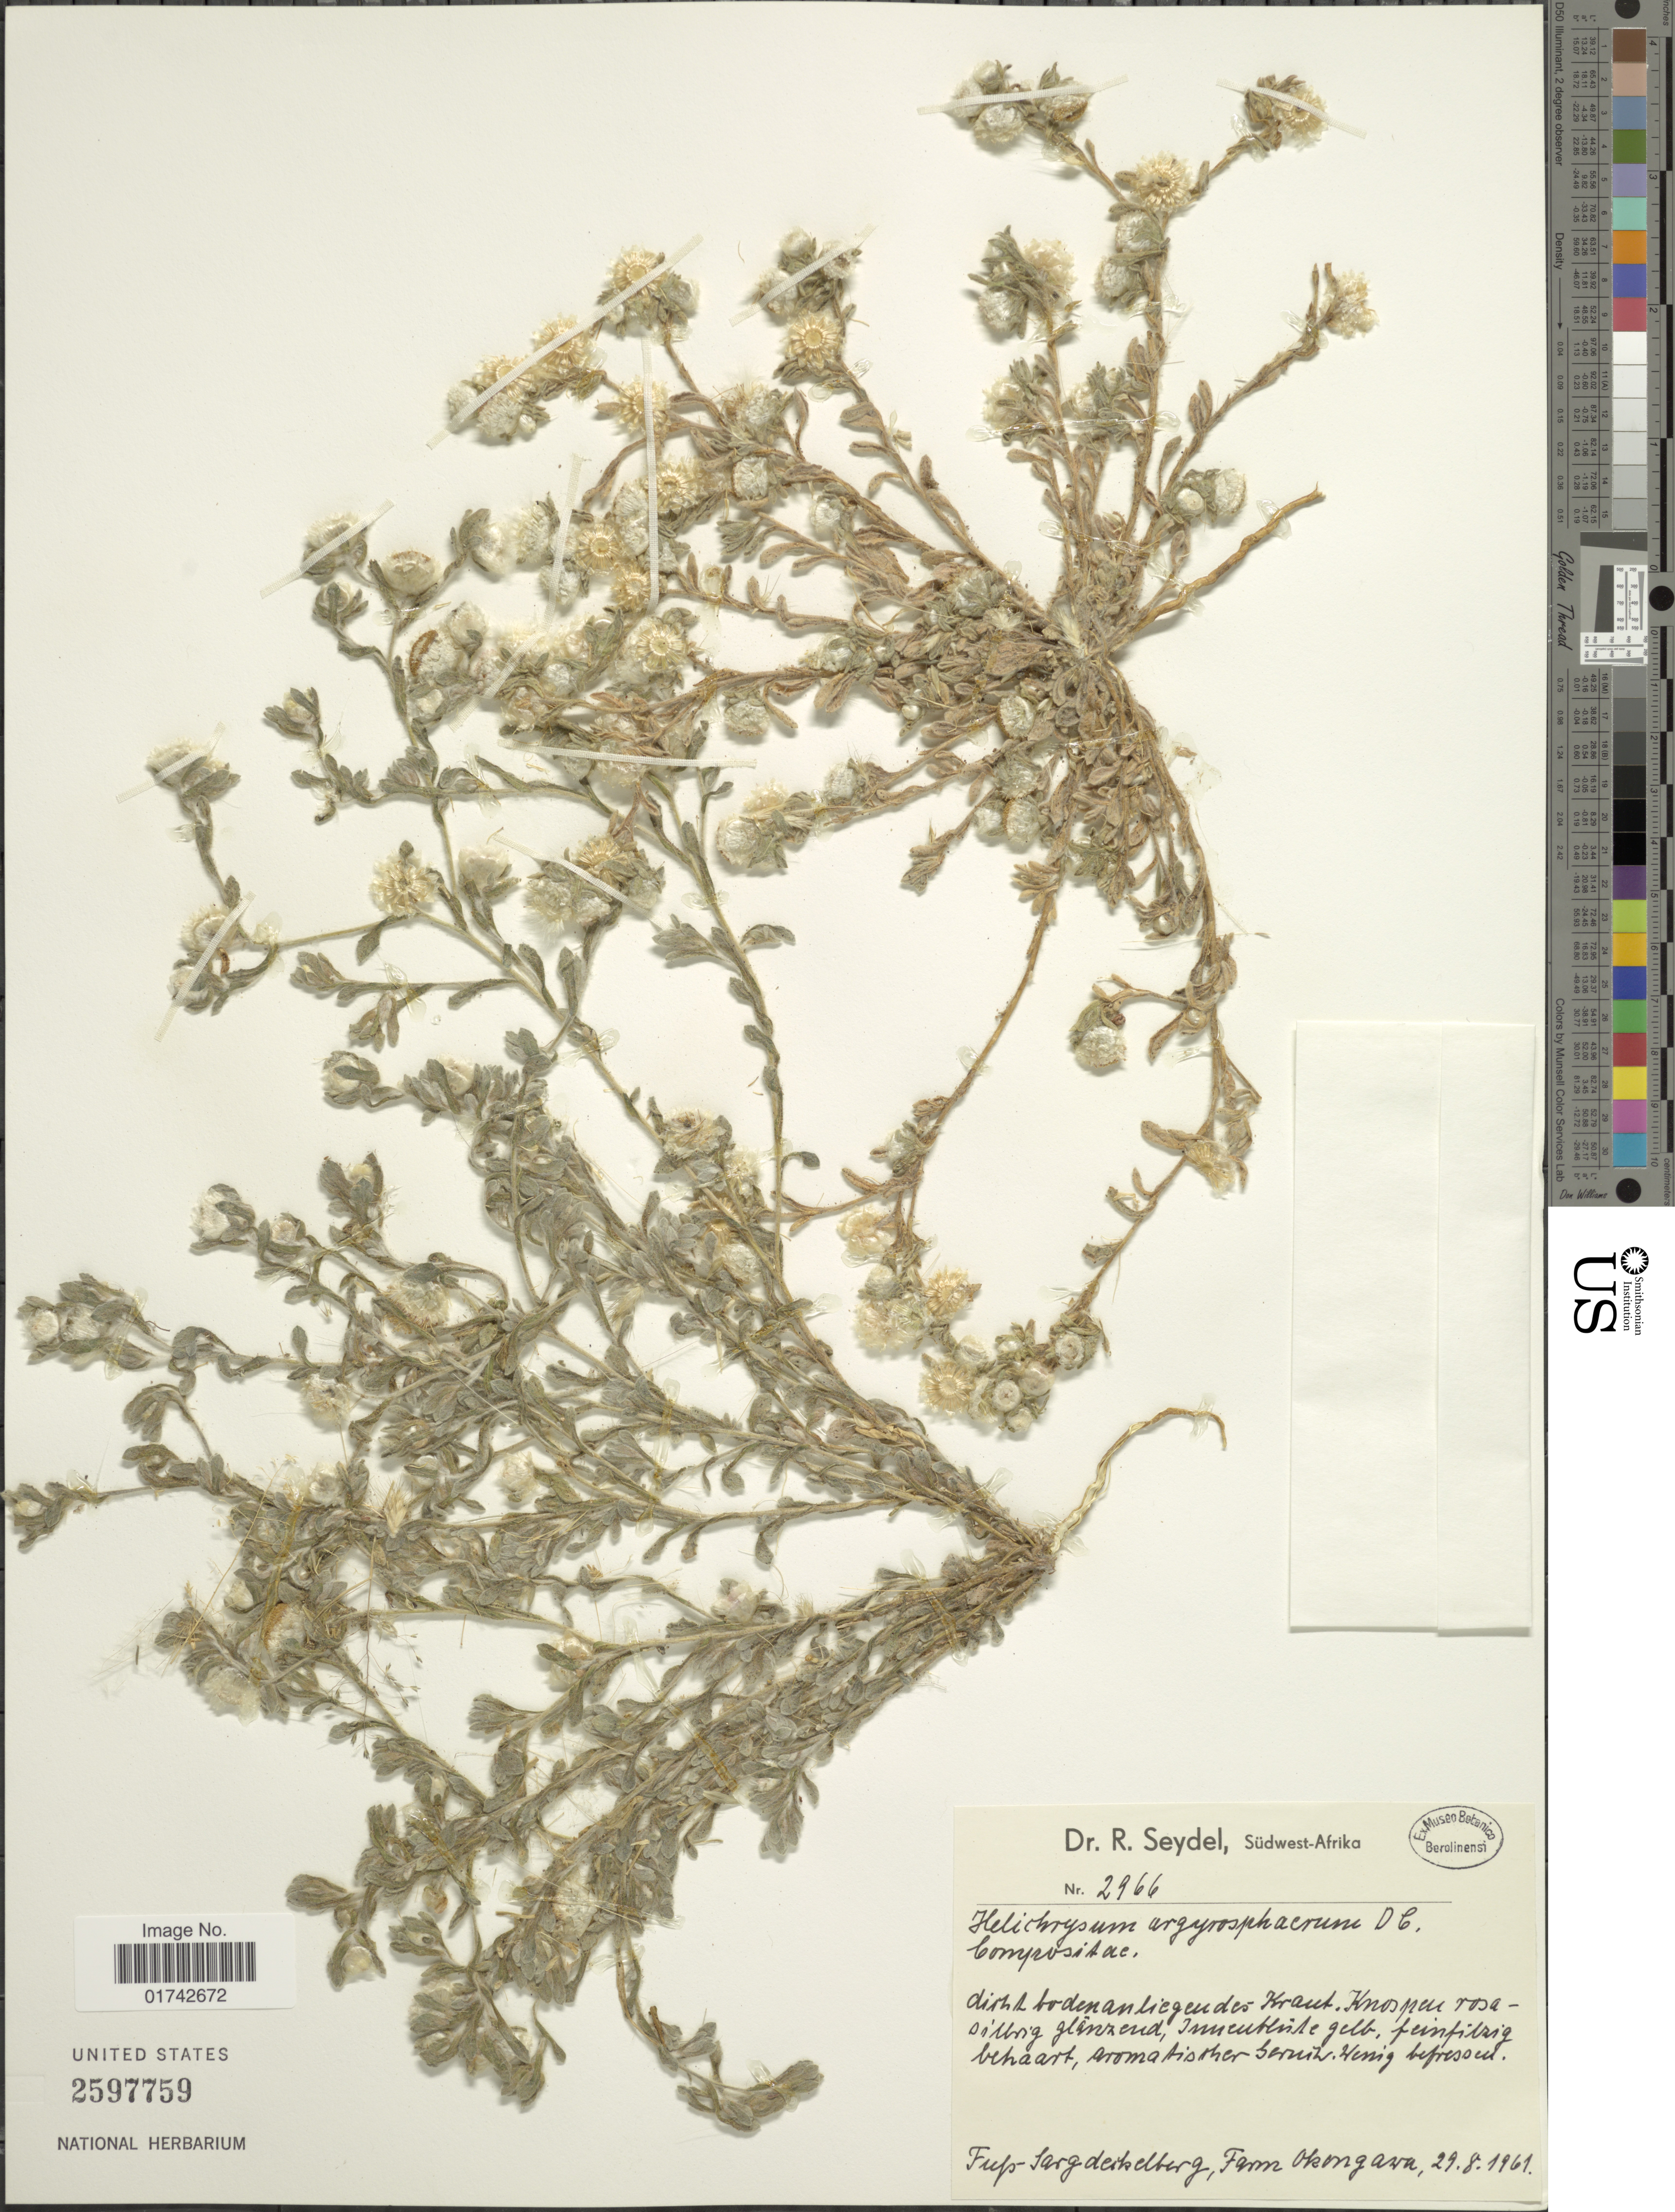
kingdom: Plantae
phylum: Tracheophyta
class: Magnoliopsida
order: Asterales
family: Asteraceae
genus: Helichrysum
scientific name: Helichrysum argyrosphaerum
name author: DC.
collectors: R. Seydel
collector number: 2966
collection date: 1961-08-29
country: Namibia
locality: Sudwest Afriika. [illegible text]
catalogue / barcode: US 2597759